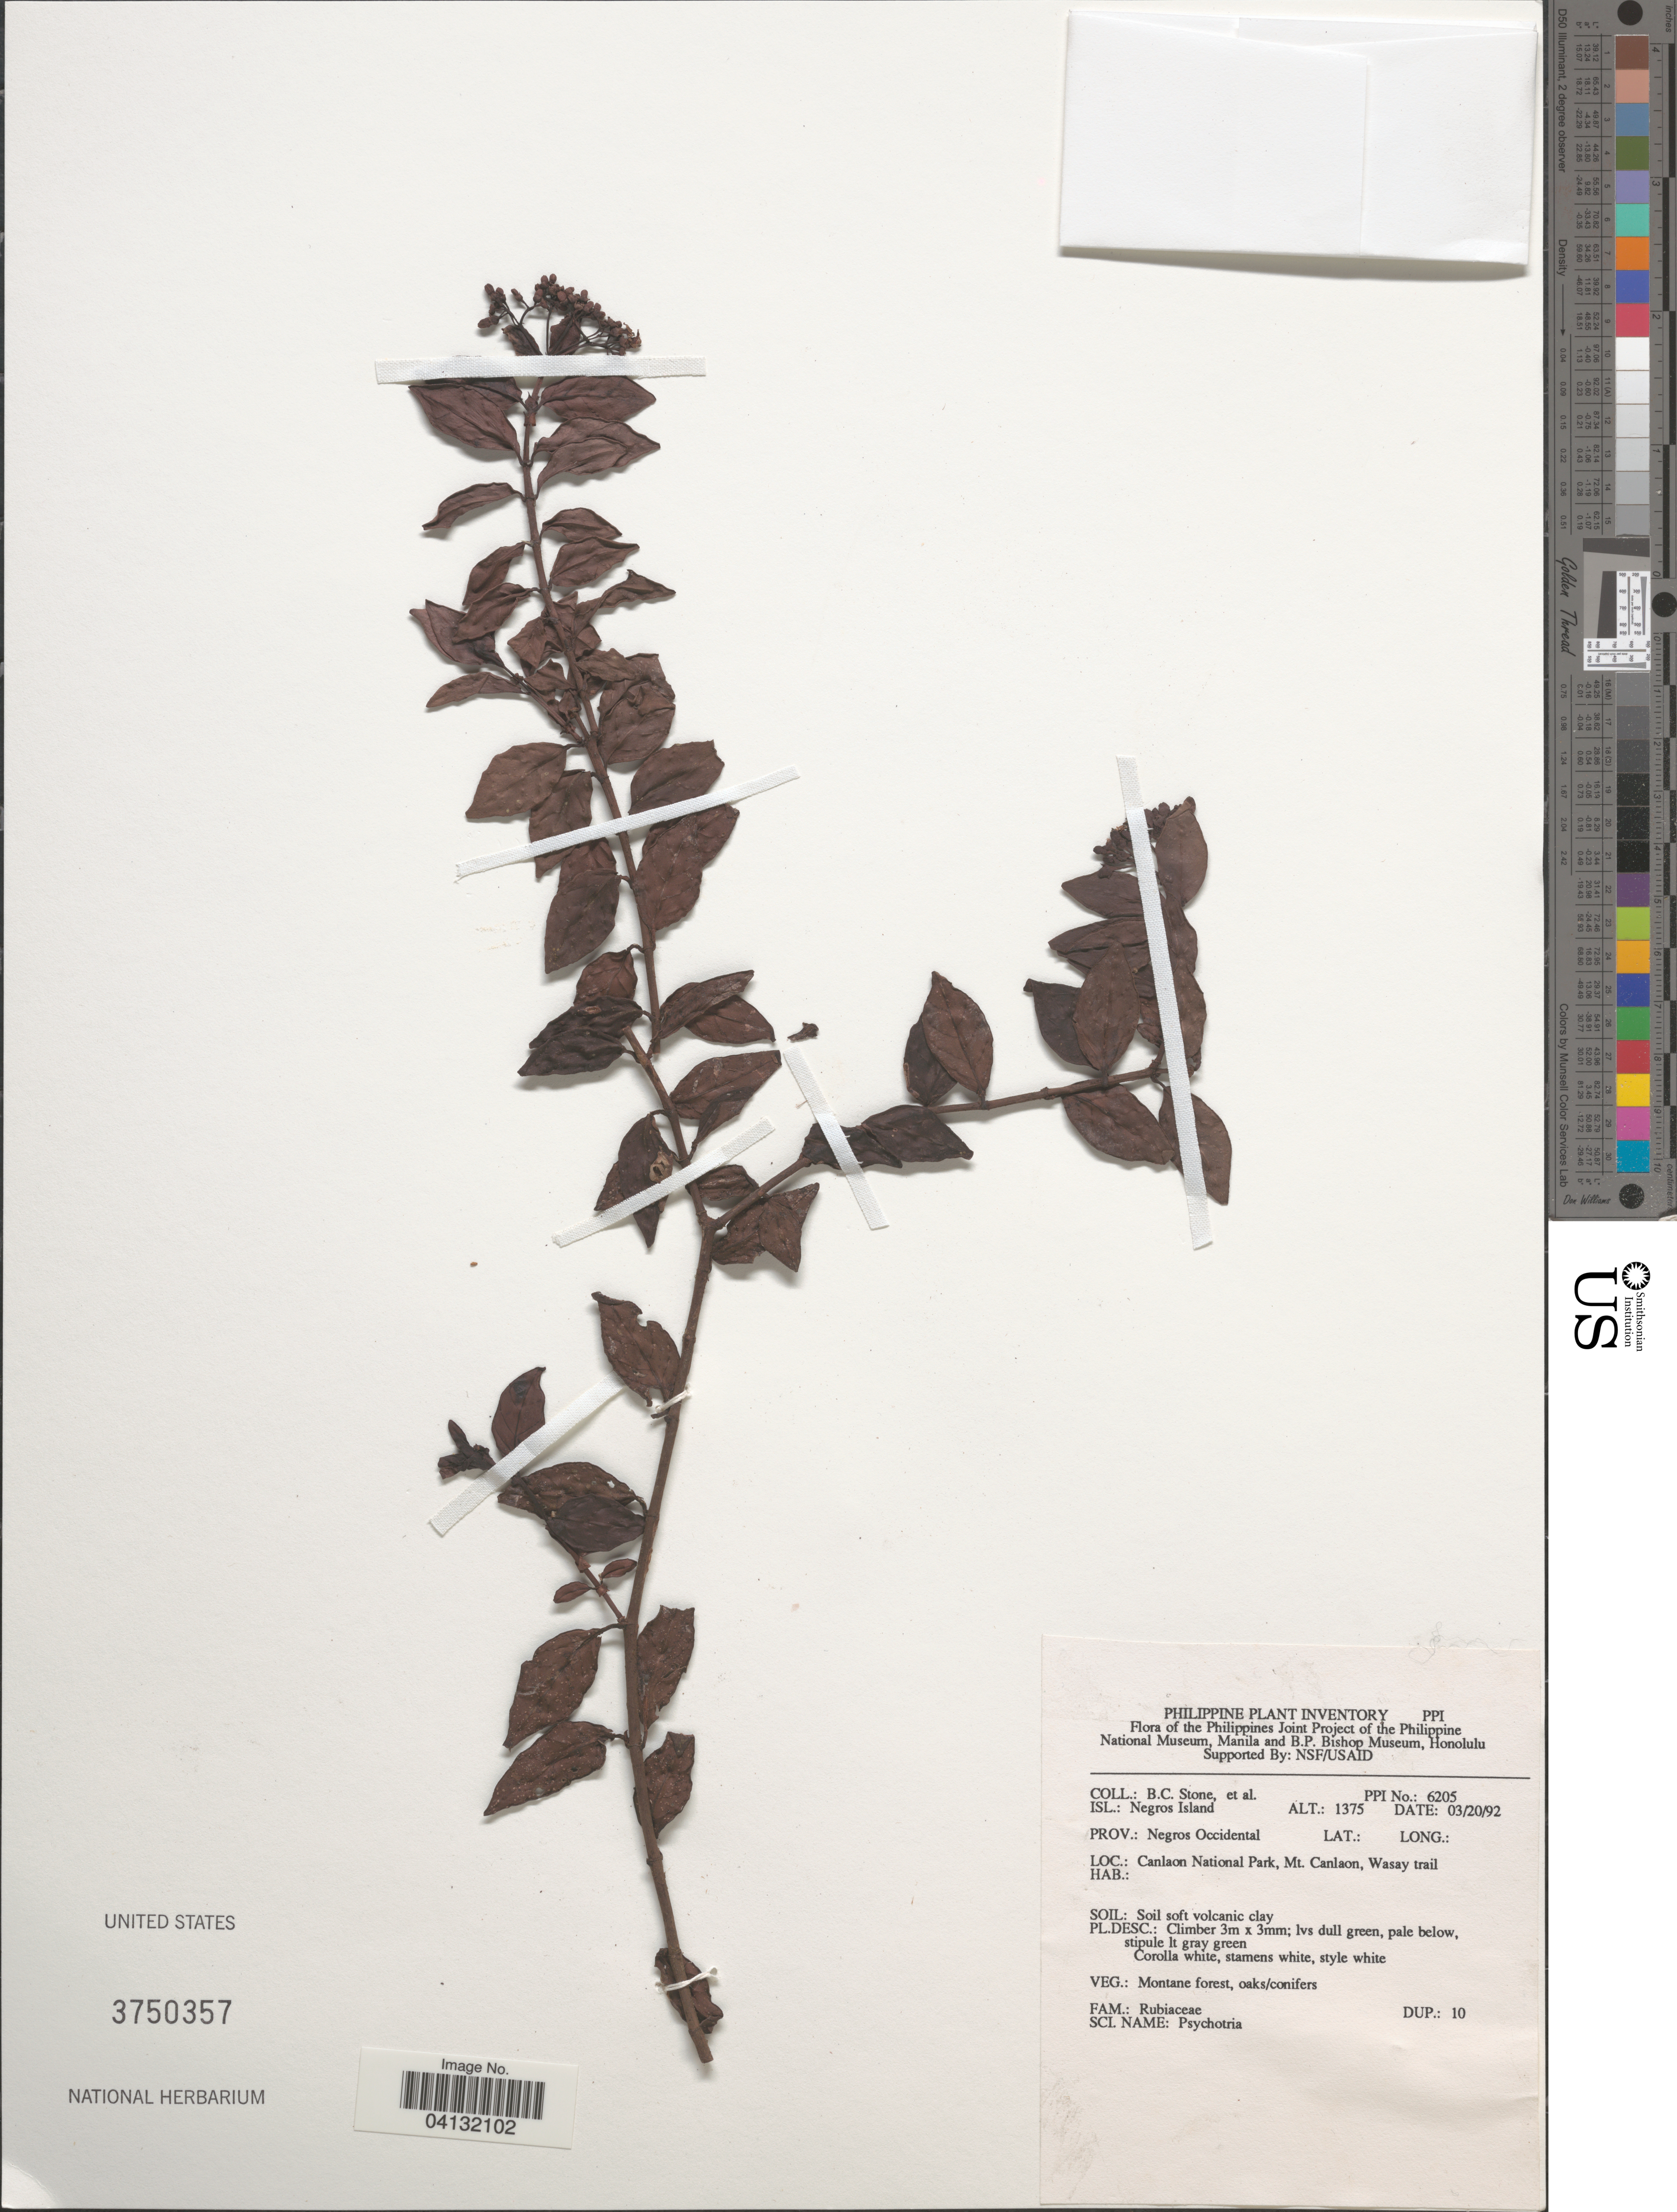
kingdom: Plantae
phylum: Tracheophyta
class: Magnoliopsida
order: Gentianales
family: Rubiaceae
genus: Psychotria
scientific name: Psychotria sp.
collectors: B. C. Stone & et al.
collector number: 6205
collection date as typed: Transcribed d/m/y: 20/3/92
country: Philippines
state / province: Western Visayas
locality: Isl.: Negros Island. Prov.: Negros Occidental. Canlaon National Park, Mt. Canlaon, Wasay trail.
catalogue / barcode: US 3750357